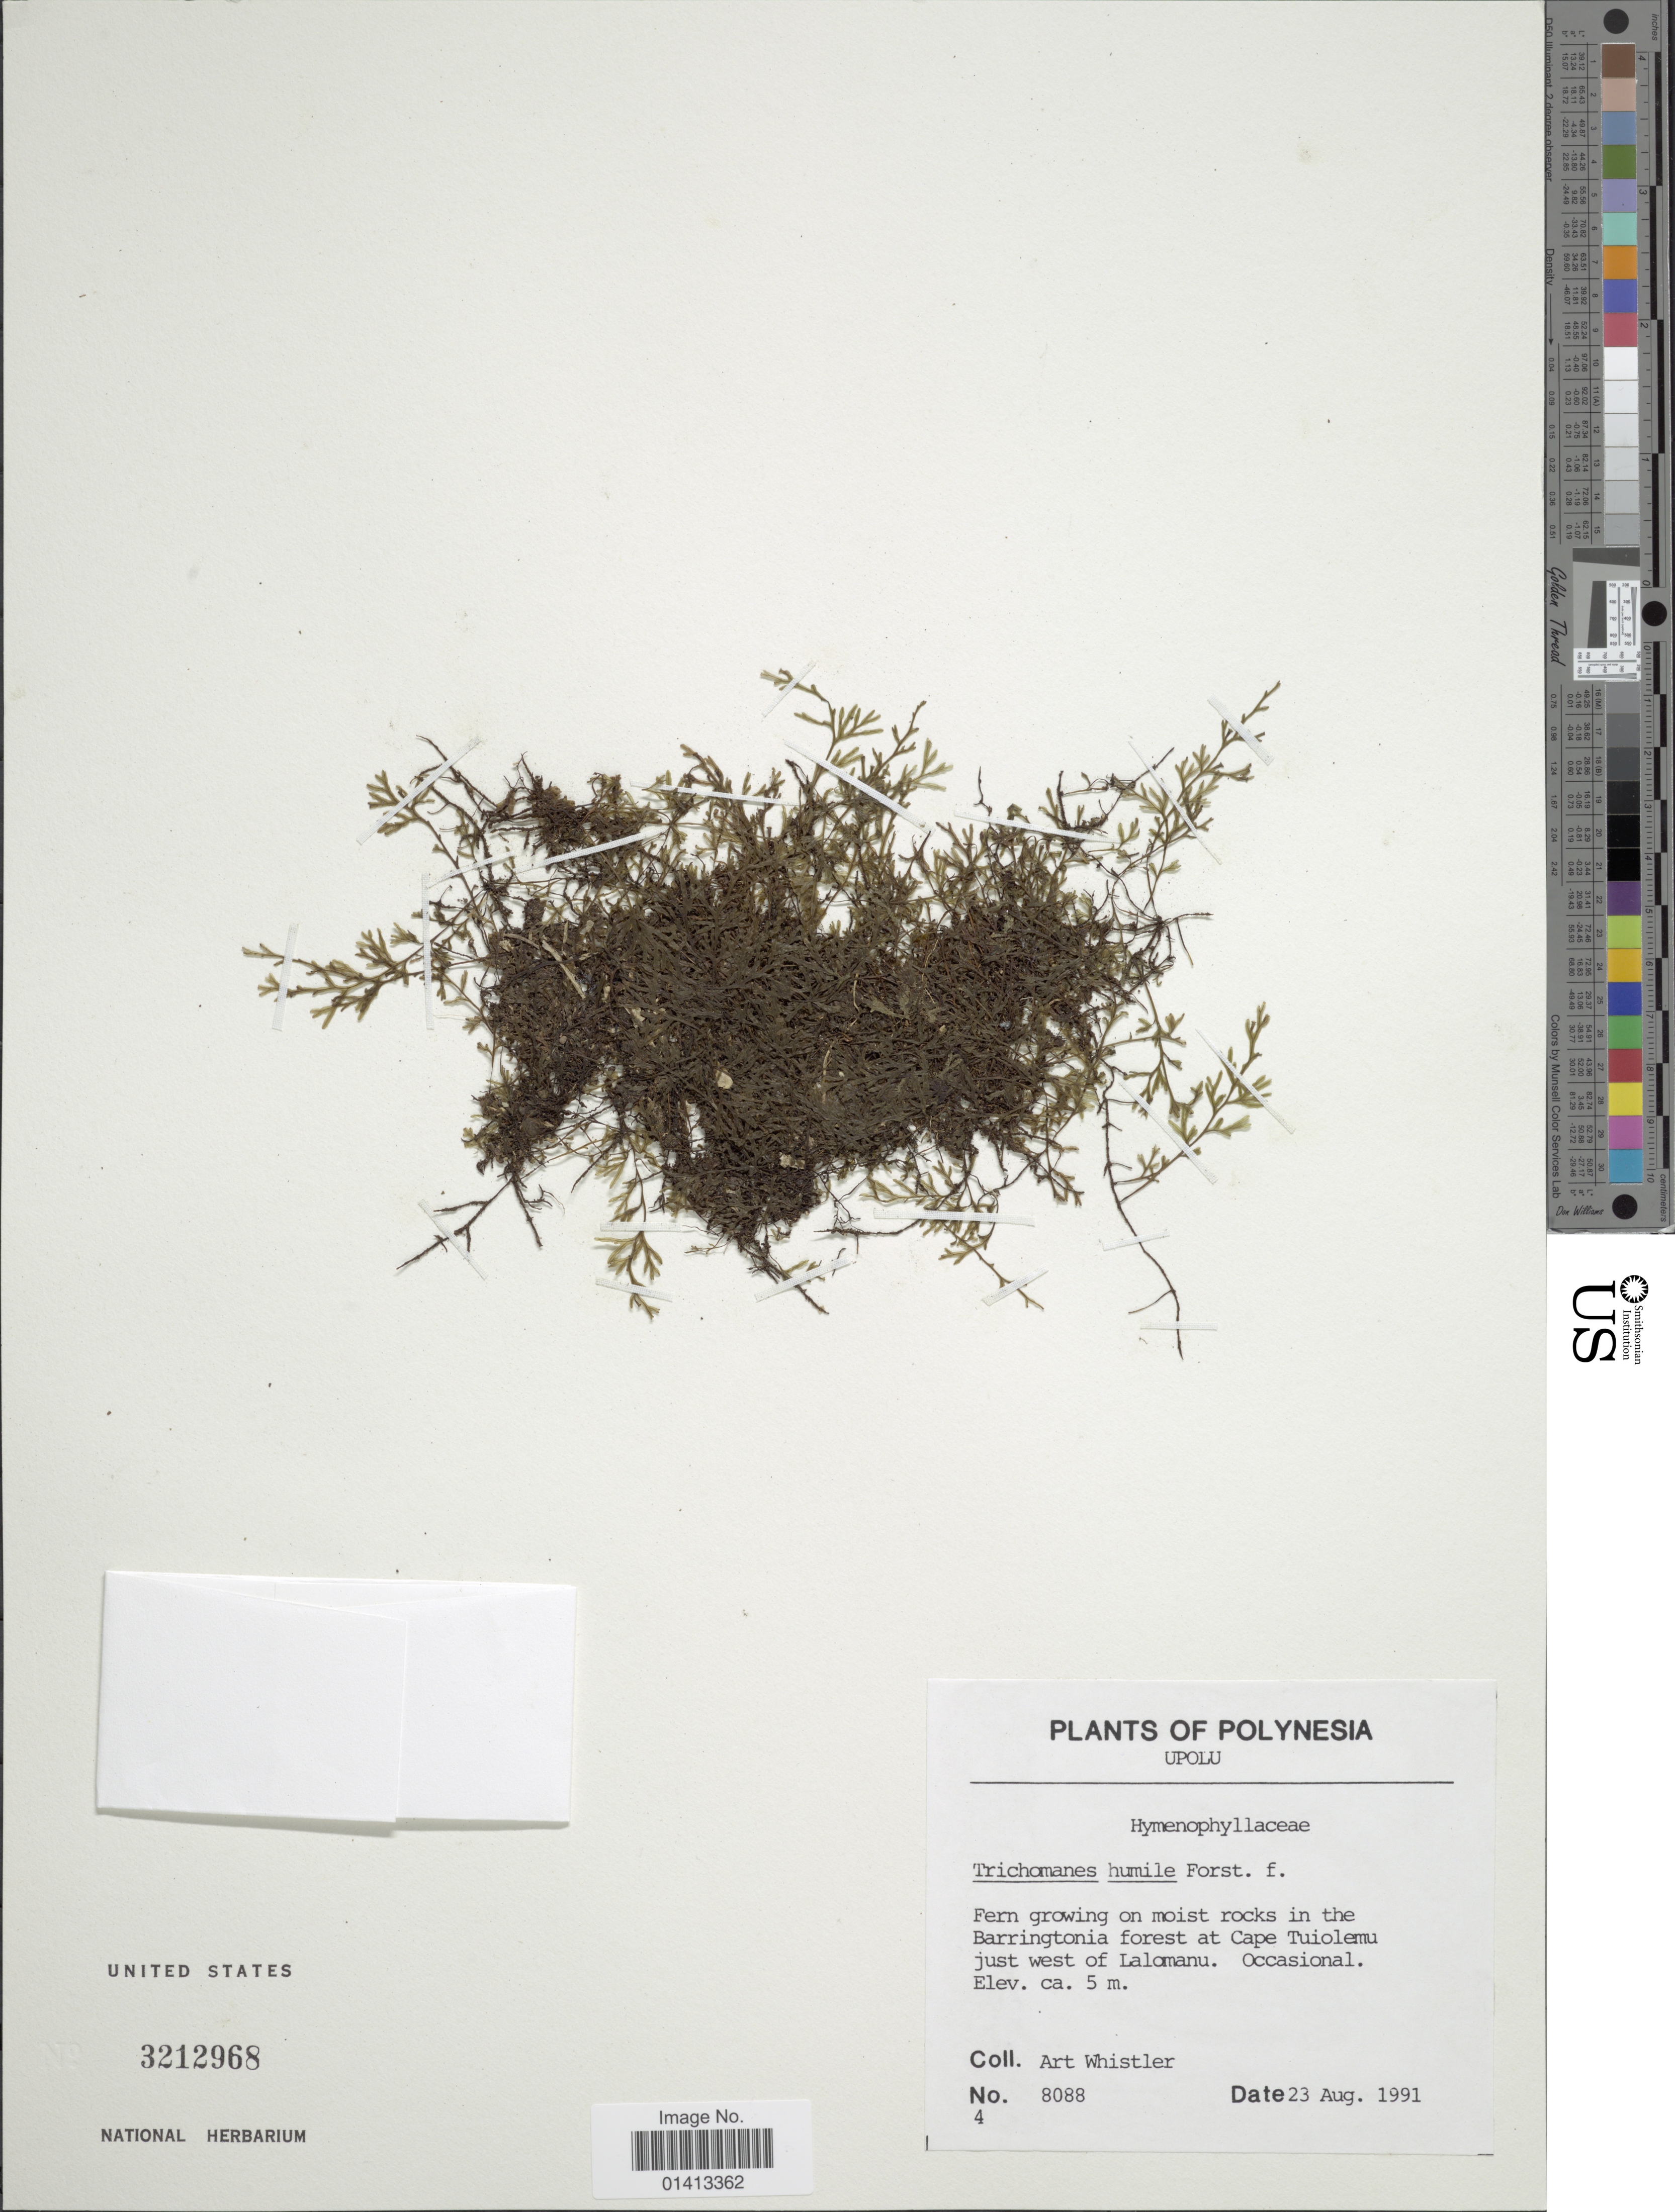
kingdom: Plantae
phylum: Tracheophyta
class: Polypodiopsida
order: Hymenophyllales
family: Hymenophyllaceae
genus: Crepidomanes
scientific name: Crepidomanes humilis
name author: (G. Forst.) Bosch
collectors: A. Whistler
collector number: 8088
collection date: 1991-08-23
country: Samoa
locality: Polynesia, Upolu, in the Barringtonia forest at Cape Tuiolemu just west of Lalomanu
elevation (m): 5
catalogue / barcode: US 3212968